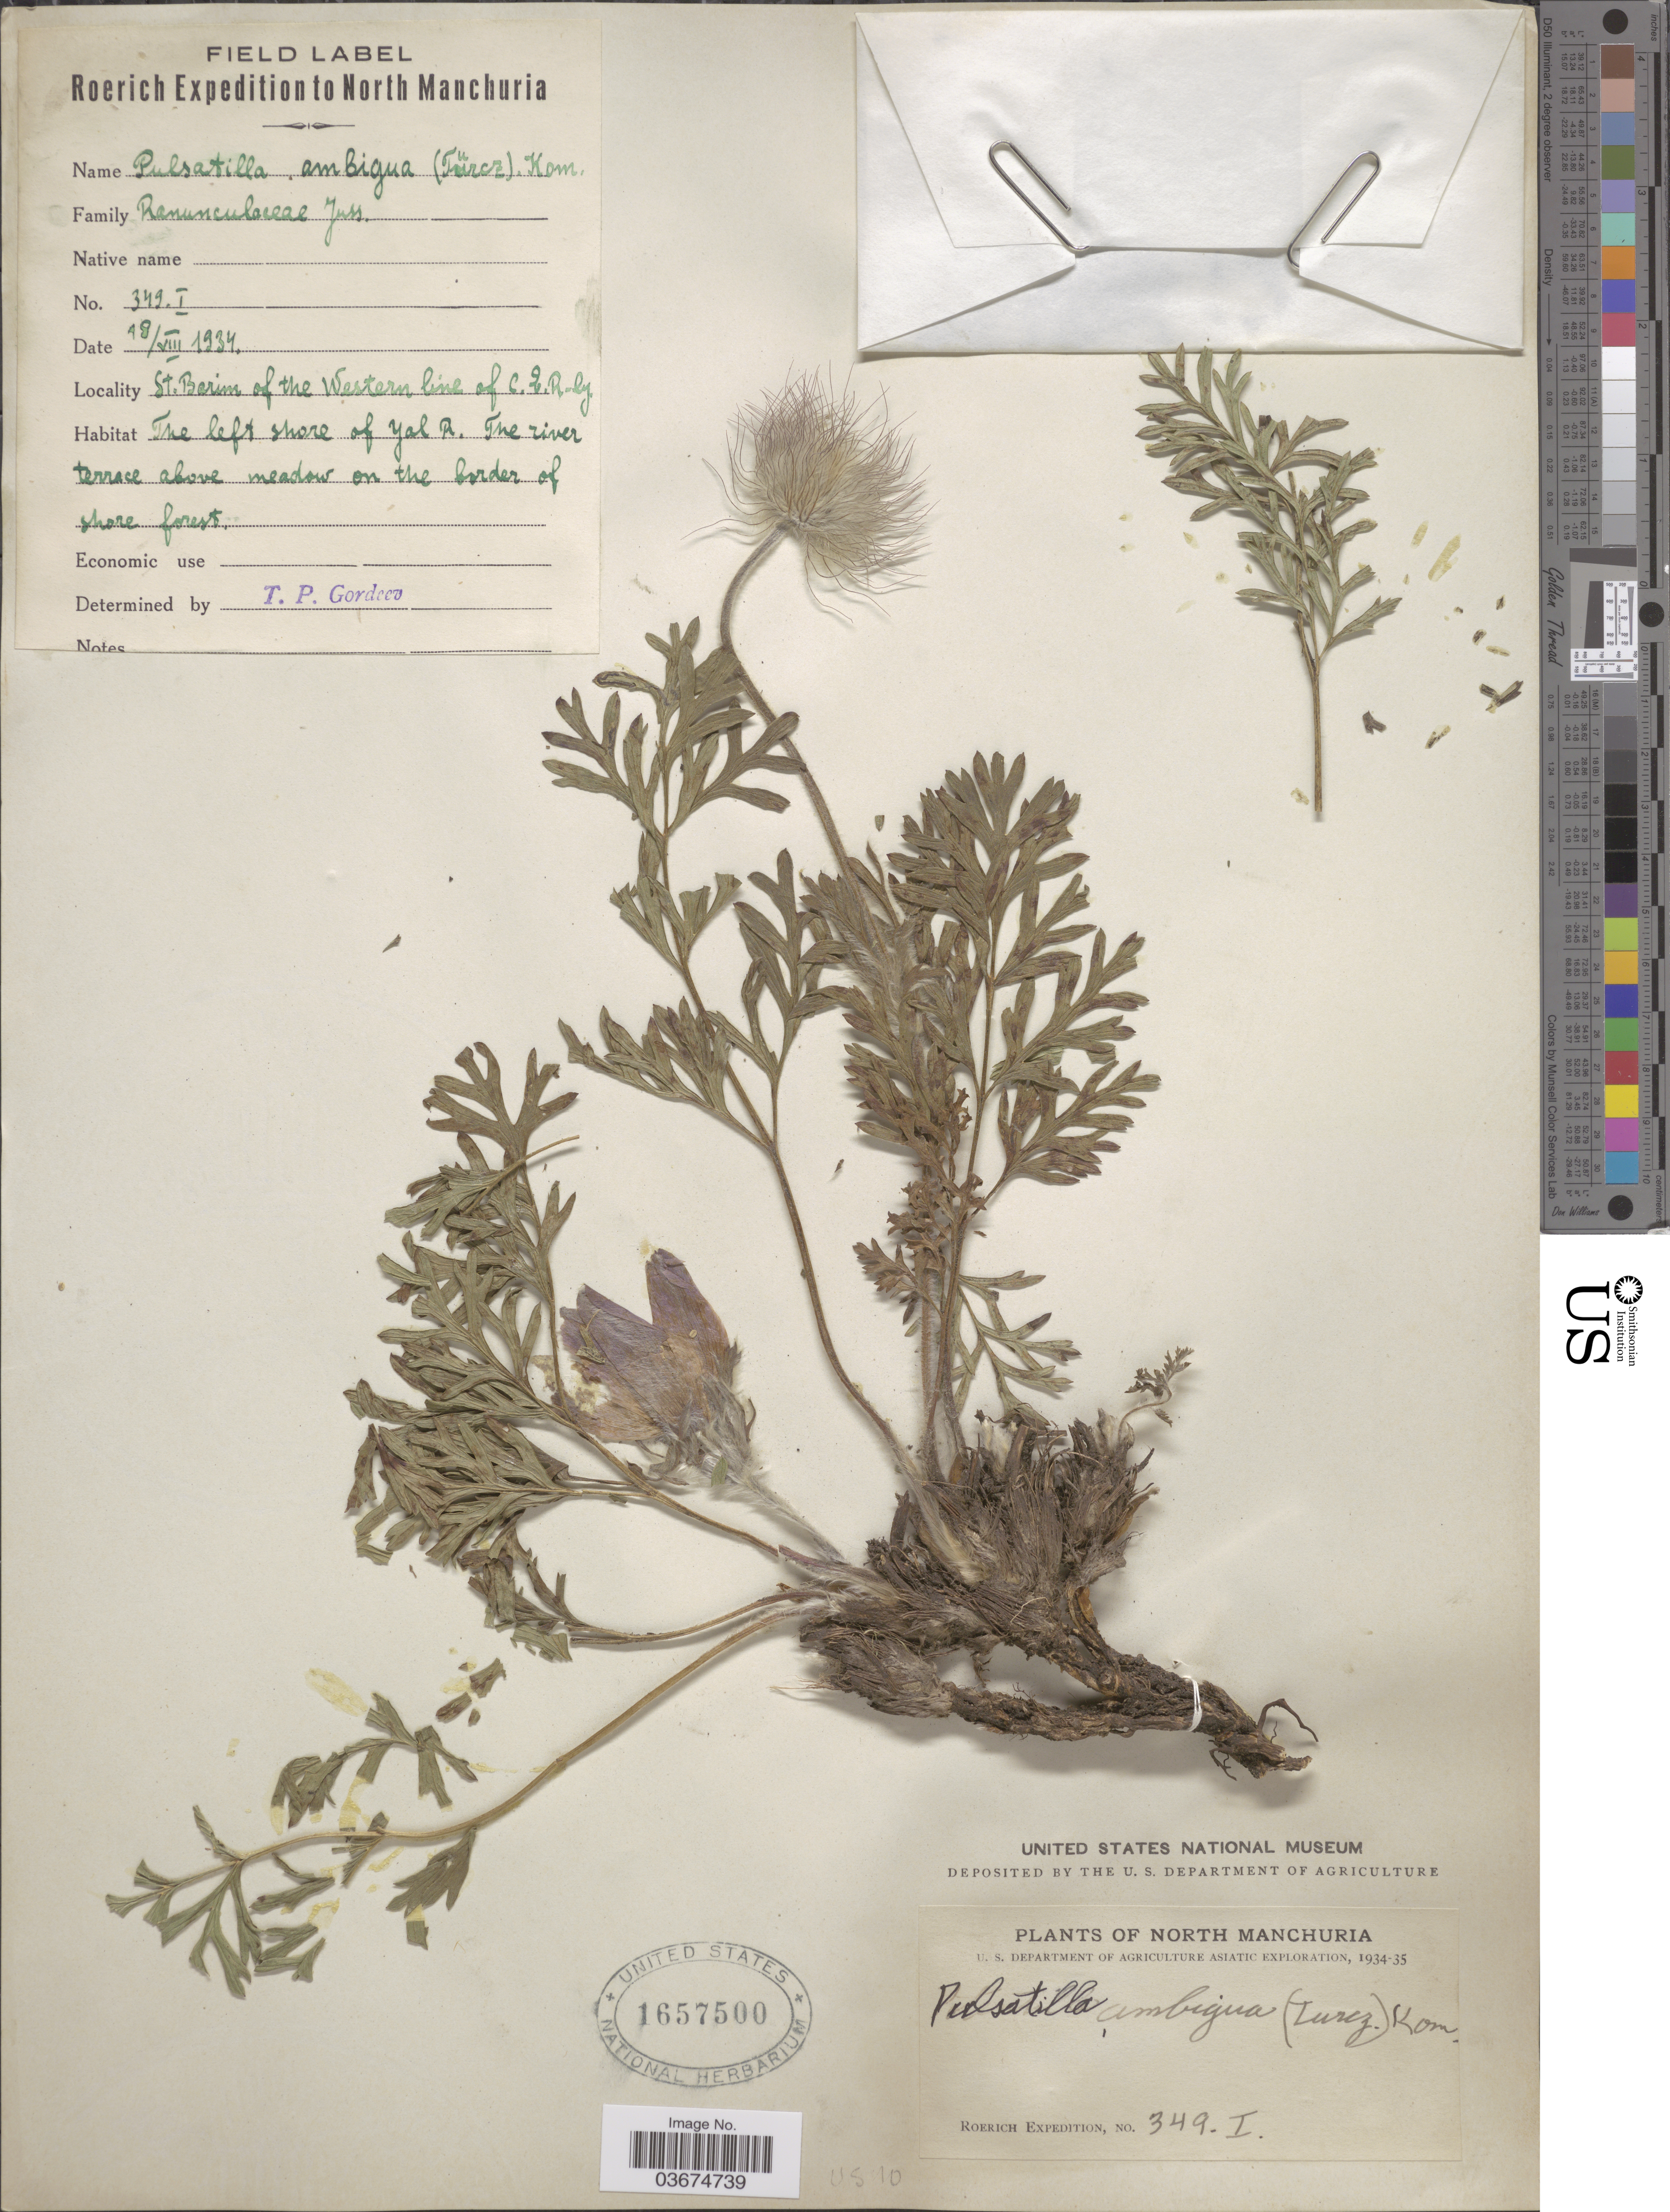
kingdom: Plantae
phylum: Tracheophyta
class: Magnoliopsida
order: Ranunculales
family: Ranunculaceae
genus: Pulsatilla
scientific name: Pulsatilla ambigua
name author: (Turcz. ex Hayek) Juz.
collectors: Roerich Expedition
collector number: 349. I.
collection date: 1934-08-18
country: China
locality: Barim of the Western line of C.E.R.ly (Chinese Eastern Railway). The left shore of Yal R. North Manchuria.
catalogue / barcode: US 1657500